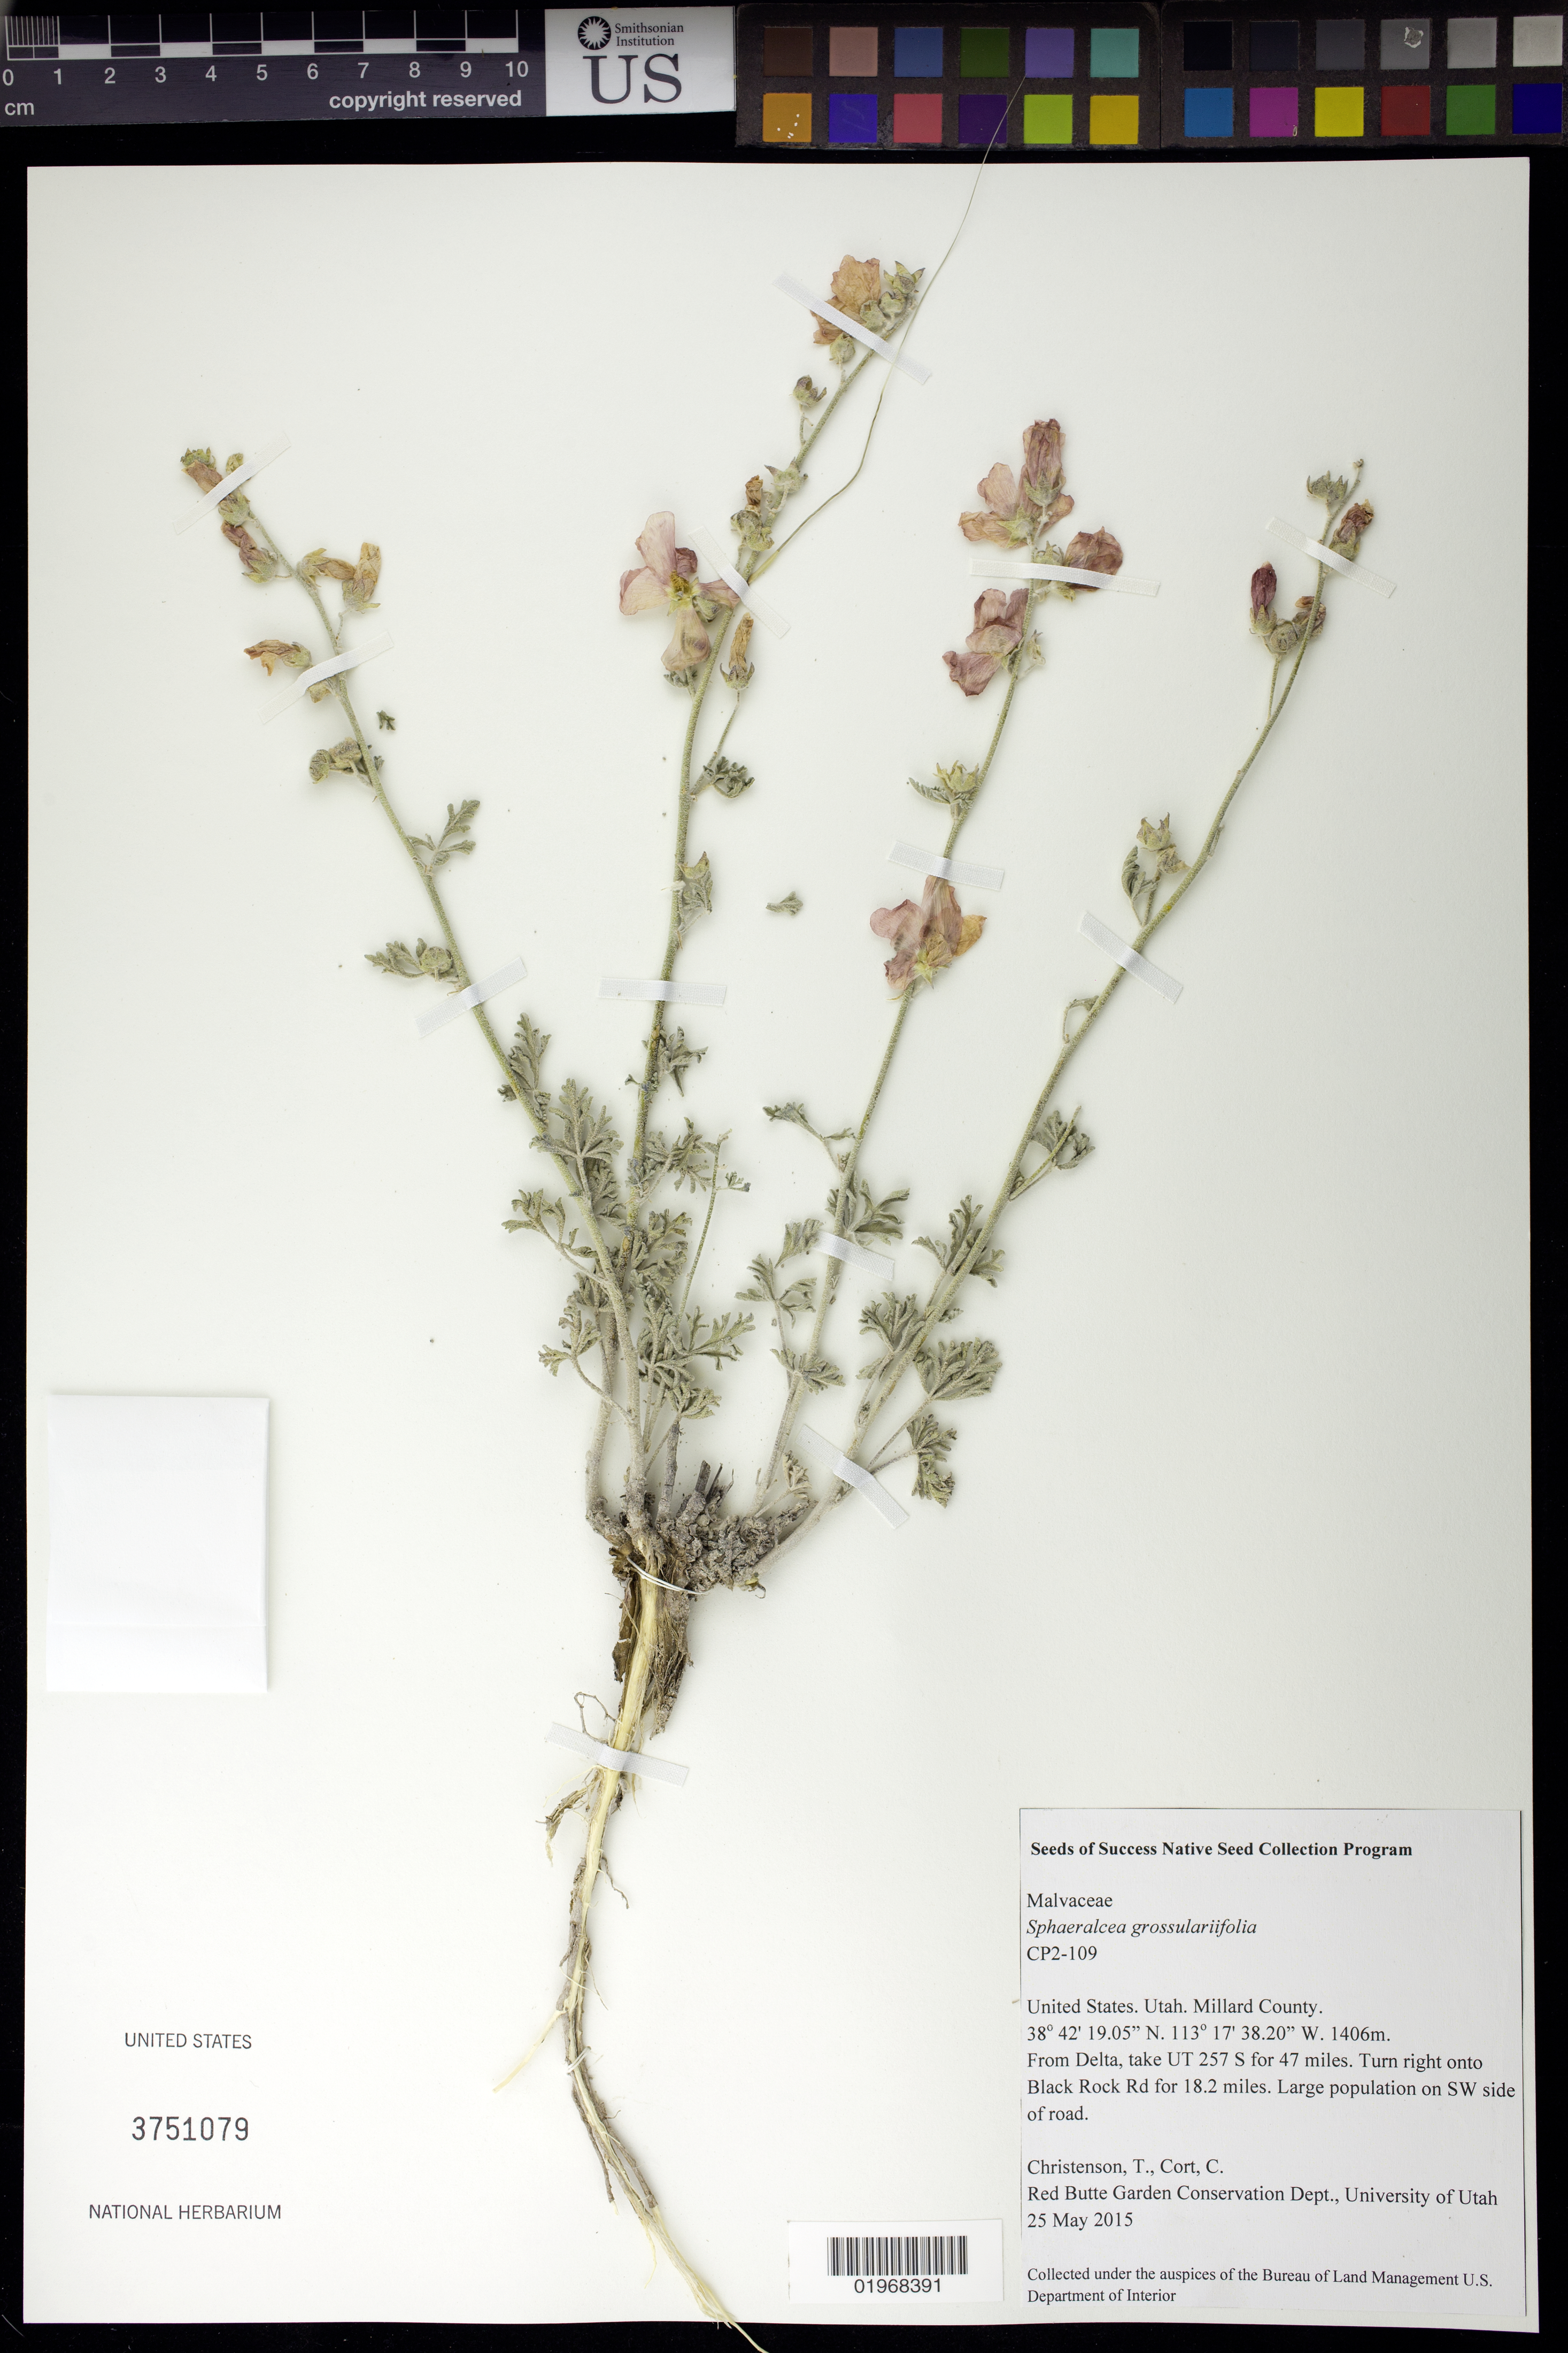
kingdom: Plantae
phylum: Tracheophyta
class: Magnoliopsida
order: Malvales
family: Malvaceae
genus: Sphaeralcea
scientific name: Sphaeralcea grossulariifolia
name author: (Hook. & Arn.) Rydb.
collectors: T. Christenson & C. Cort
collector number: CP2-109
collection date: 2015-05-25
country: United States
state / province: Utah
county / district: Millard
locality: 18.2 mi. on Black Rock Rd.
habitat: valley bottom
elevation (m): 429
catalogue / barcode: US 3751079